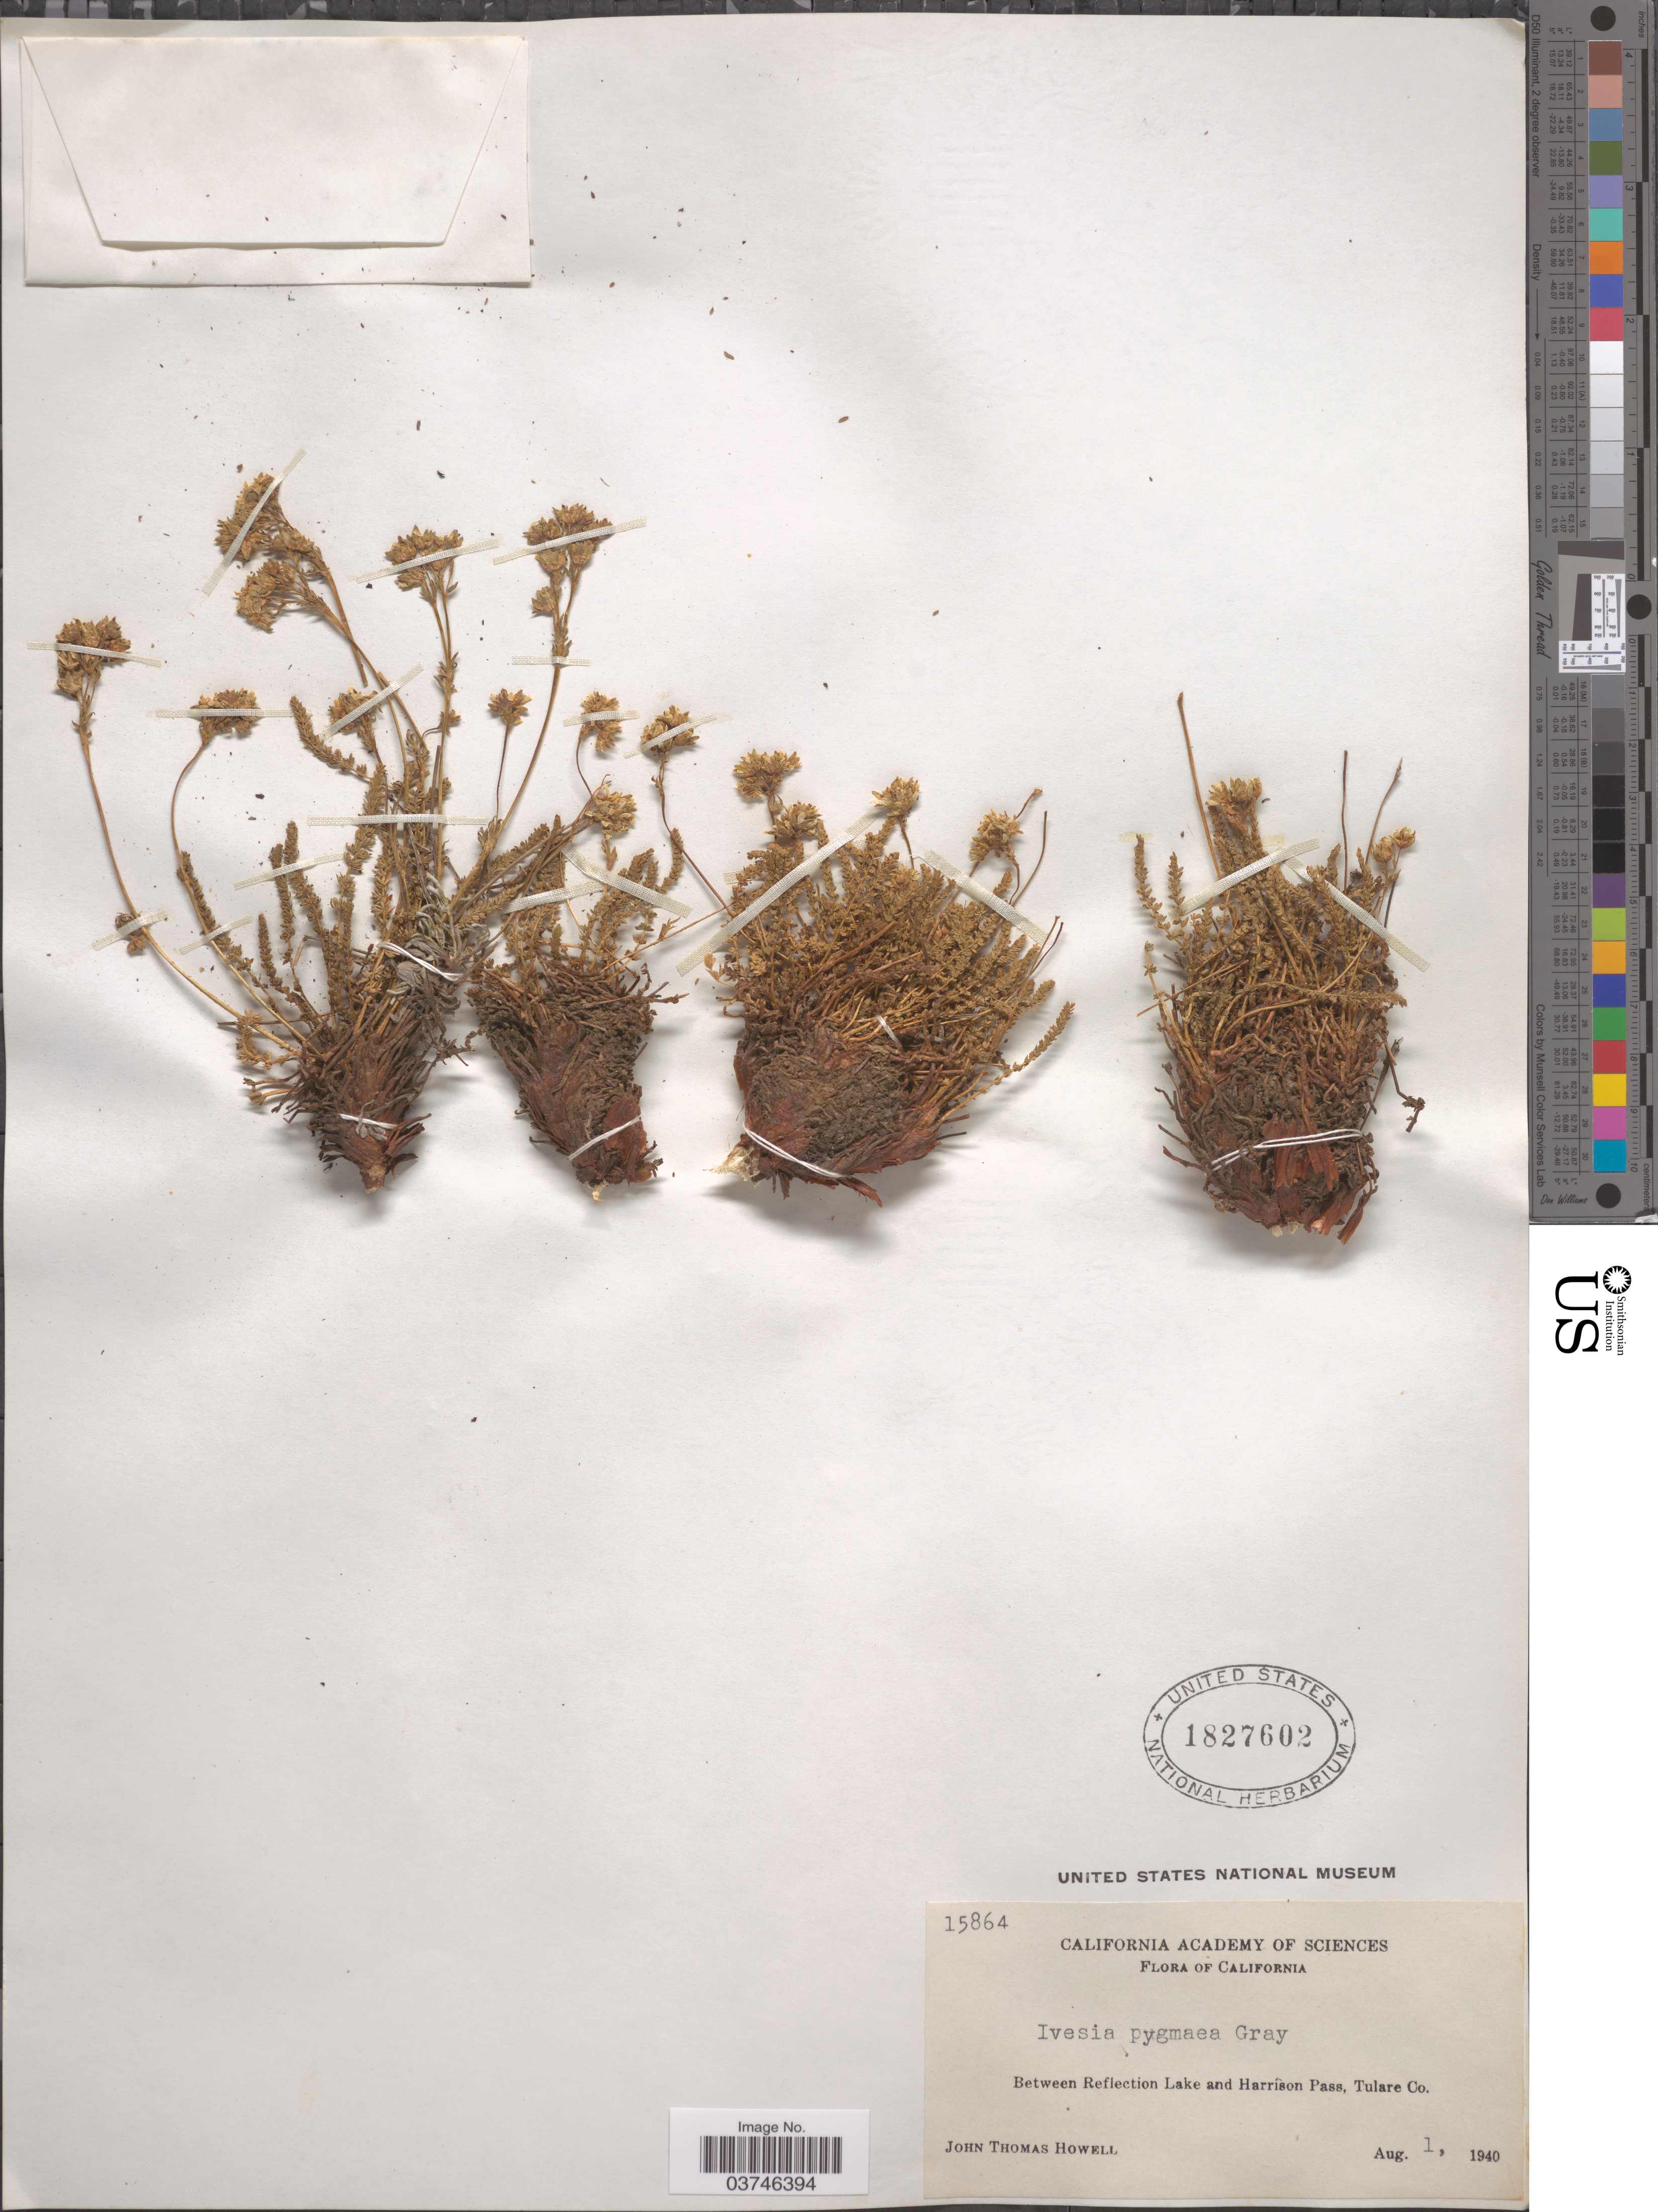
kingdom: Plantae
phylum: Tracheophyta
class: Magnoliopsida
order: Rosales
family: Rosaceae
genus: Potentilla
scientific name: Potentilla nubigena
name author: Greene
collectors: J. T. Howell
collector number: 15864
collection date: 1940-08-01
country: United States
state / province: California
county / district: Tulare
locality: Between Reflection Lake and Harrison Pass, Tulare Co.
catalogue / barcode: US 1827602